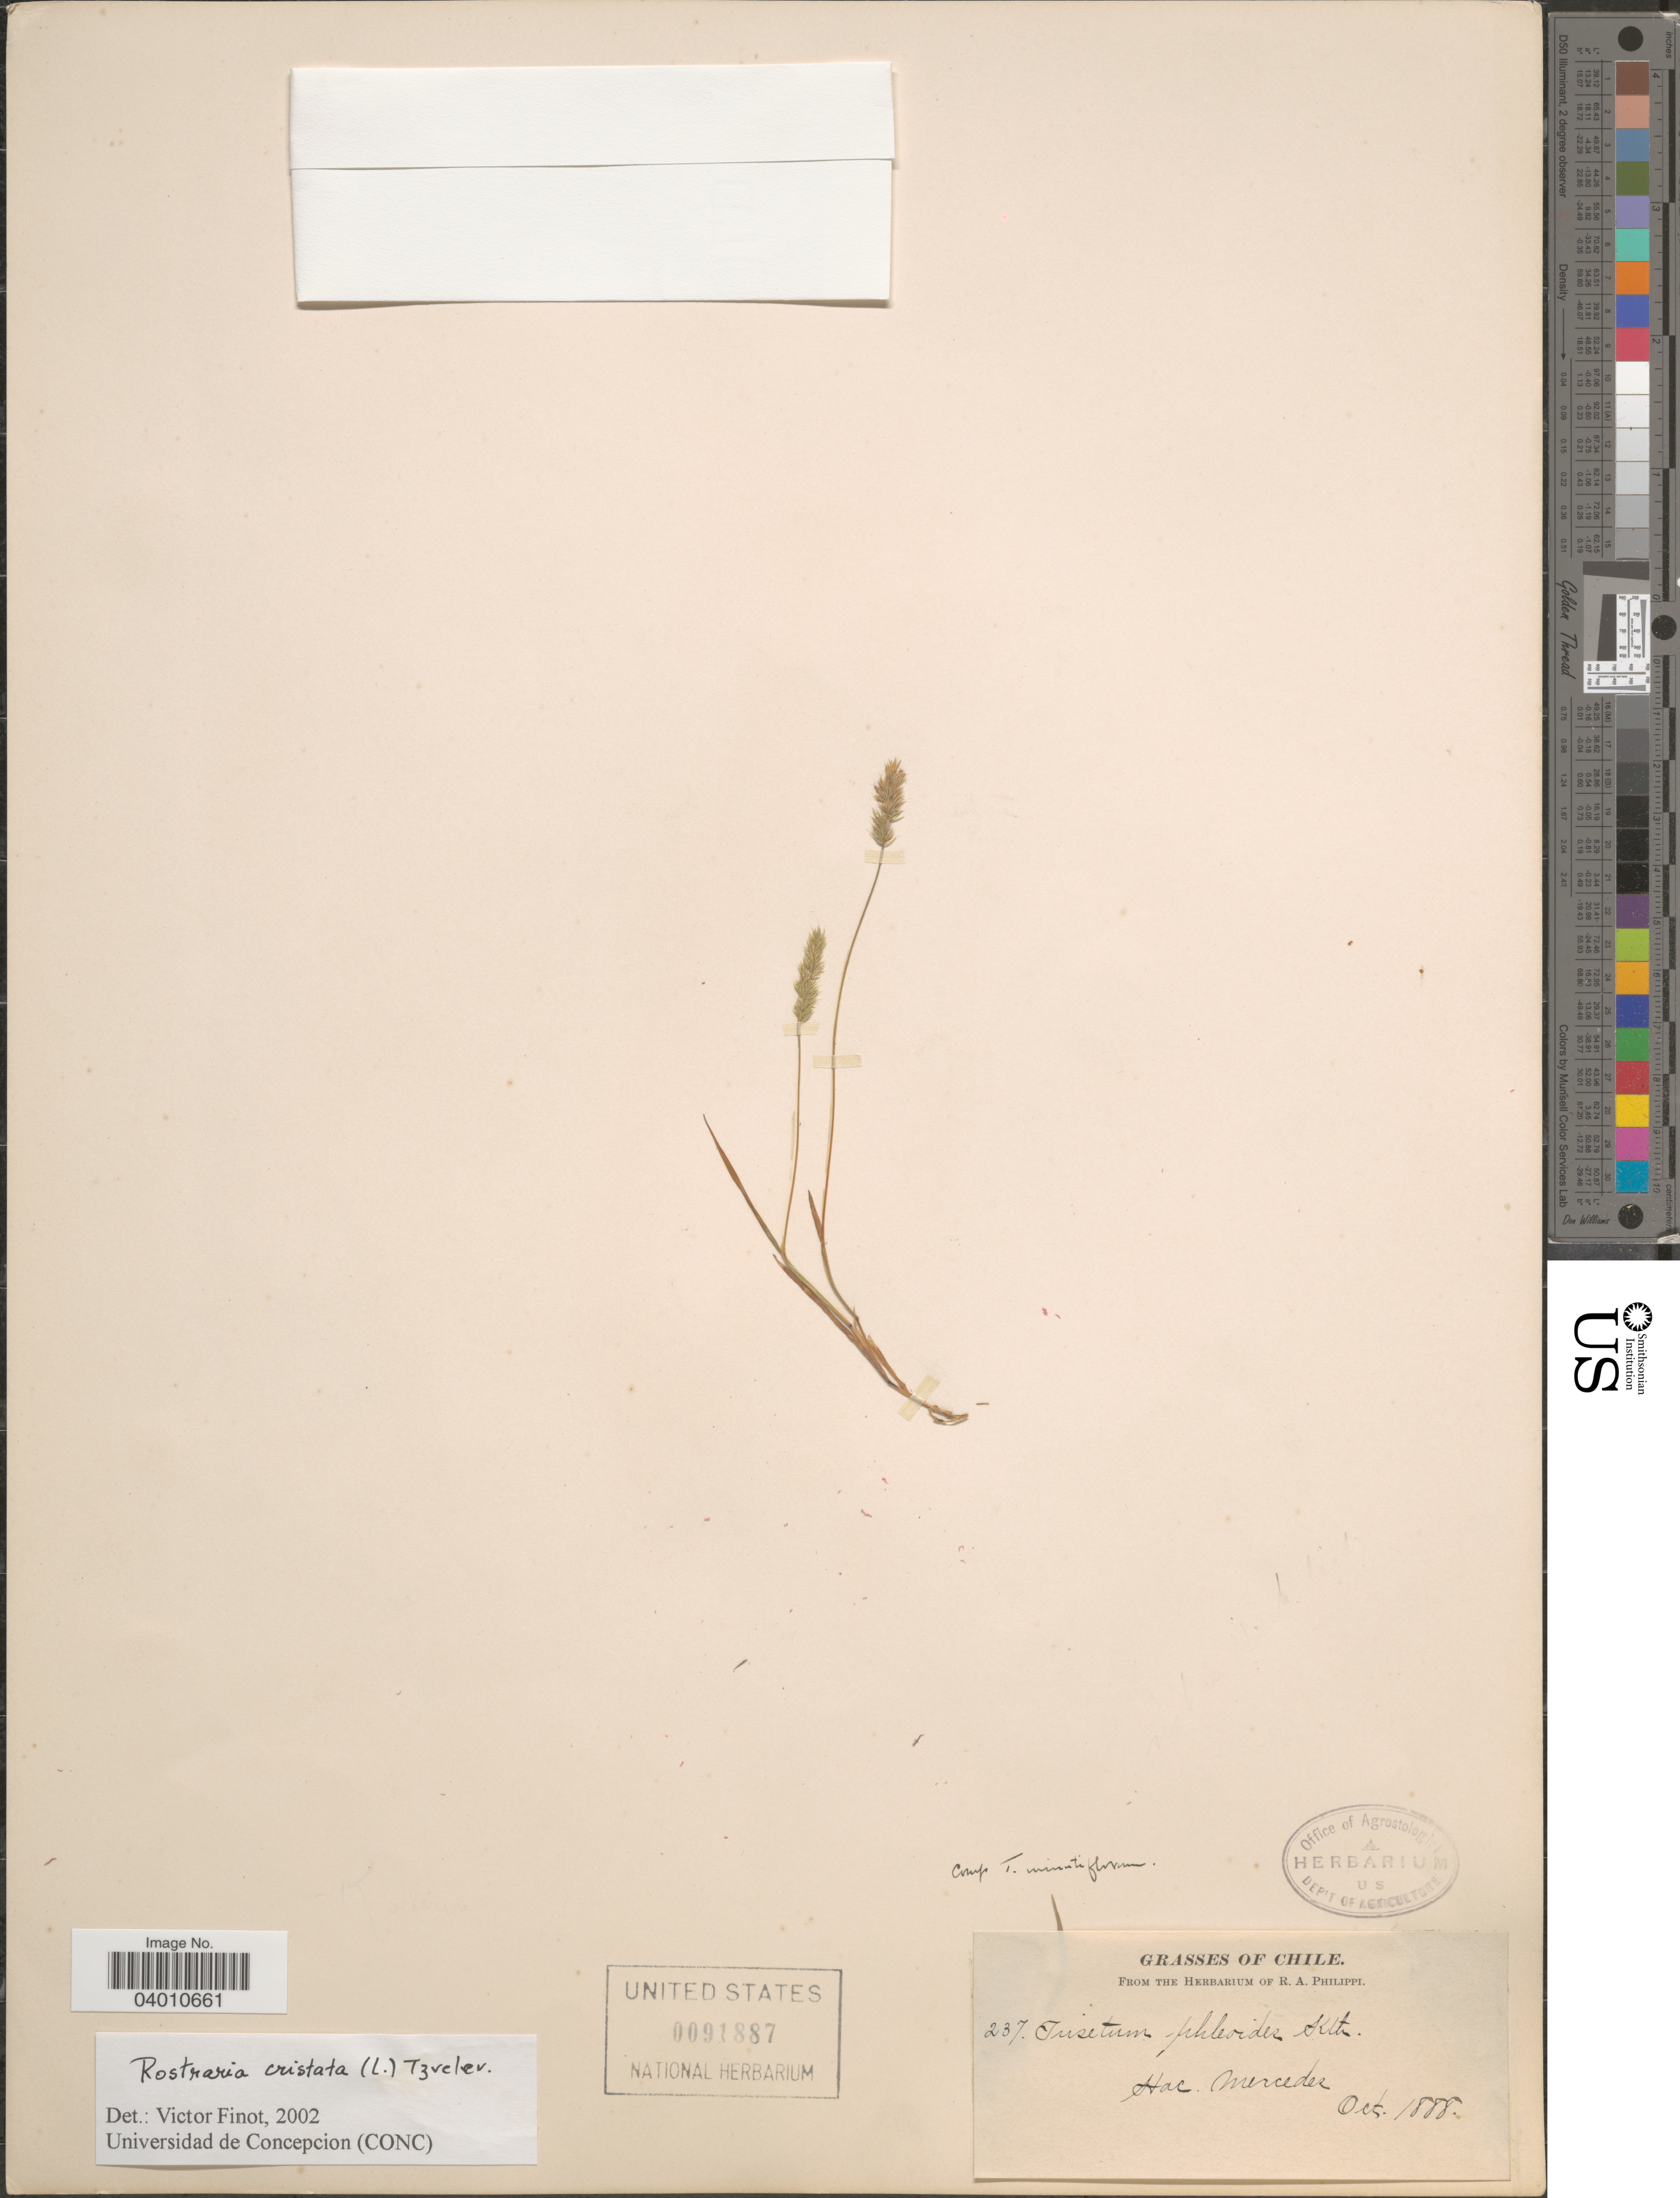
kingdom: Plantae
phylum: Tracheophyta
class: Liliopsida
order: Poales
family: Poaceae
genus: Rostraria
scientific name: Rostraria cristata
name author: (L.) Tzvelev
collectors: ex. herb. R.A. Philippi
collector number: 237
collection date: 1888-10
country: Chile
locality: Hac. Mercedes.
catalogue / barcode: US 91887